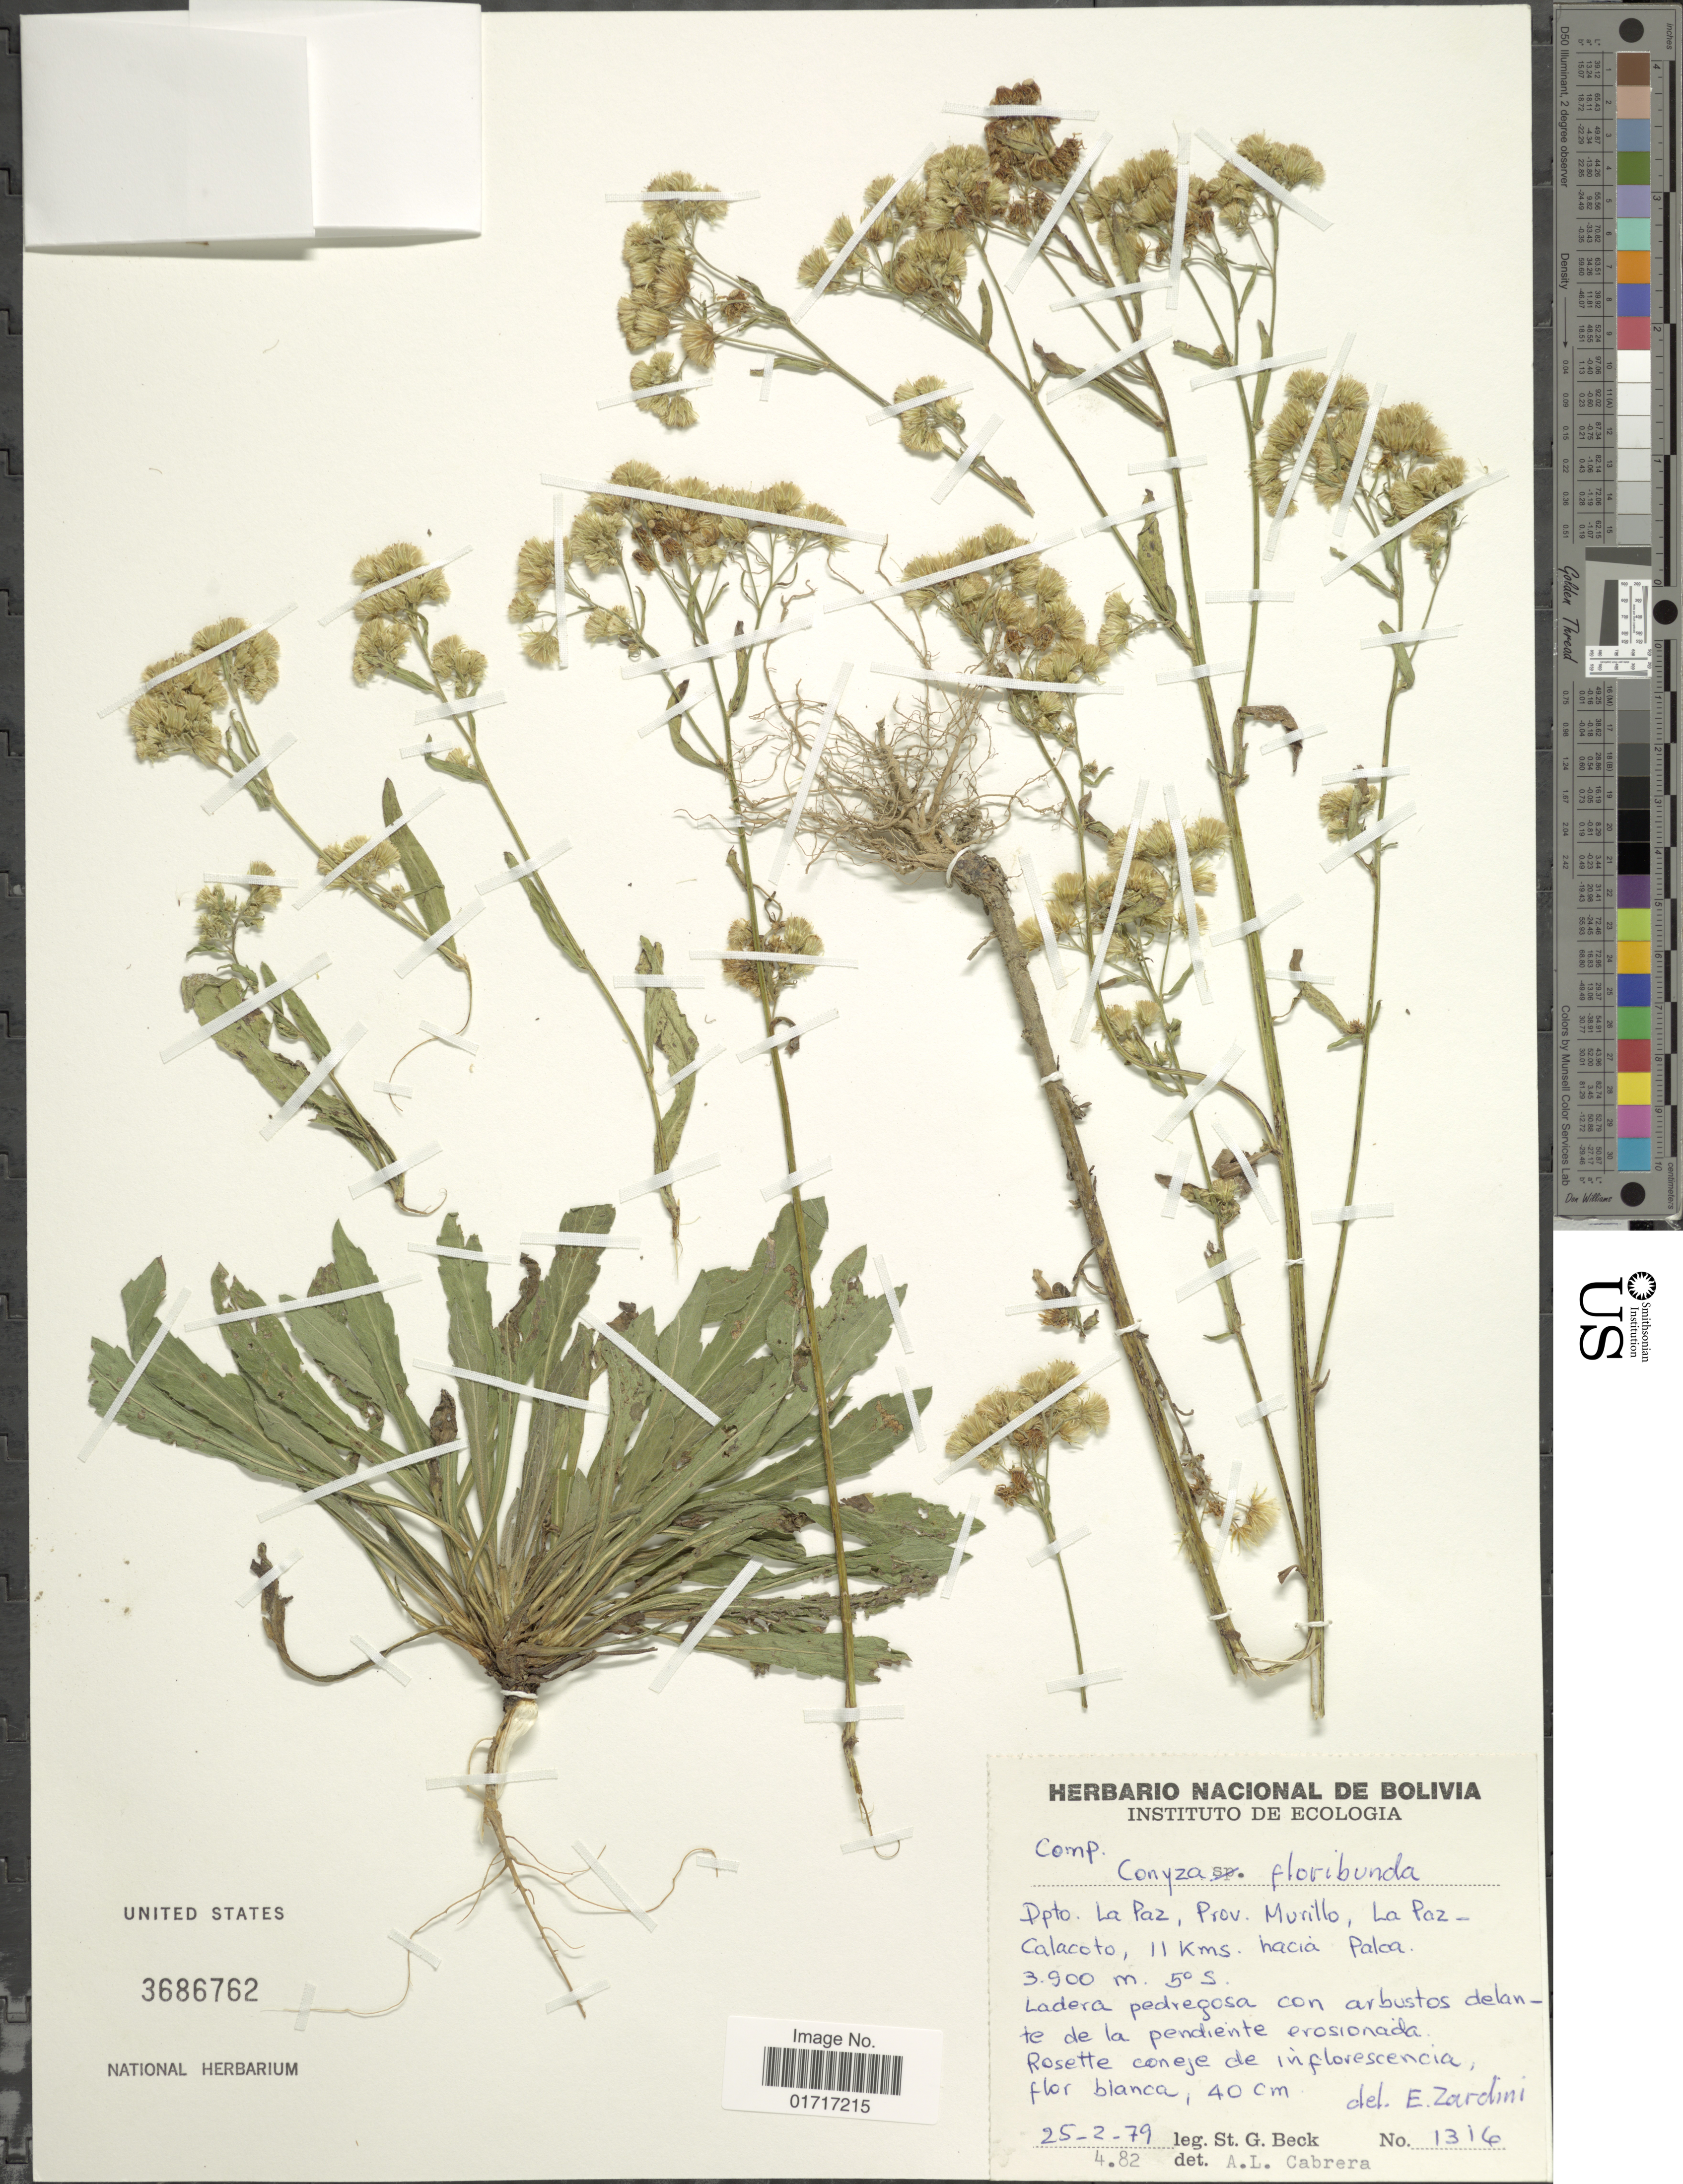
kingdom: Plantae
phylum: Tracheophyta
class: Magnoliopsida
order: Asterales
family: Asteraceae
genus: Conyza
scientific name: Conyza floribunda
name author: Kunth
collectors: S. G. Beck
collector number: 1316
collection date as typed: Transcribed d/m/y: 25/2/79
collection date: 1979-02-25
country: Bolivia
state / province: La Paz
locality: Dpto. La Paz, Prov. Murillo, La Paz - Calacota, 11 kms. Hacia Pala.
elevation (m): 3900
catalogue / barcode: US 3686762